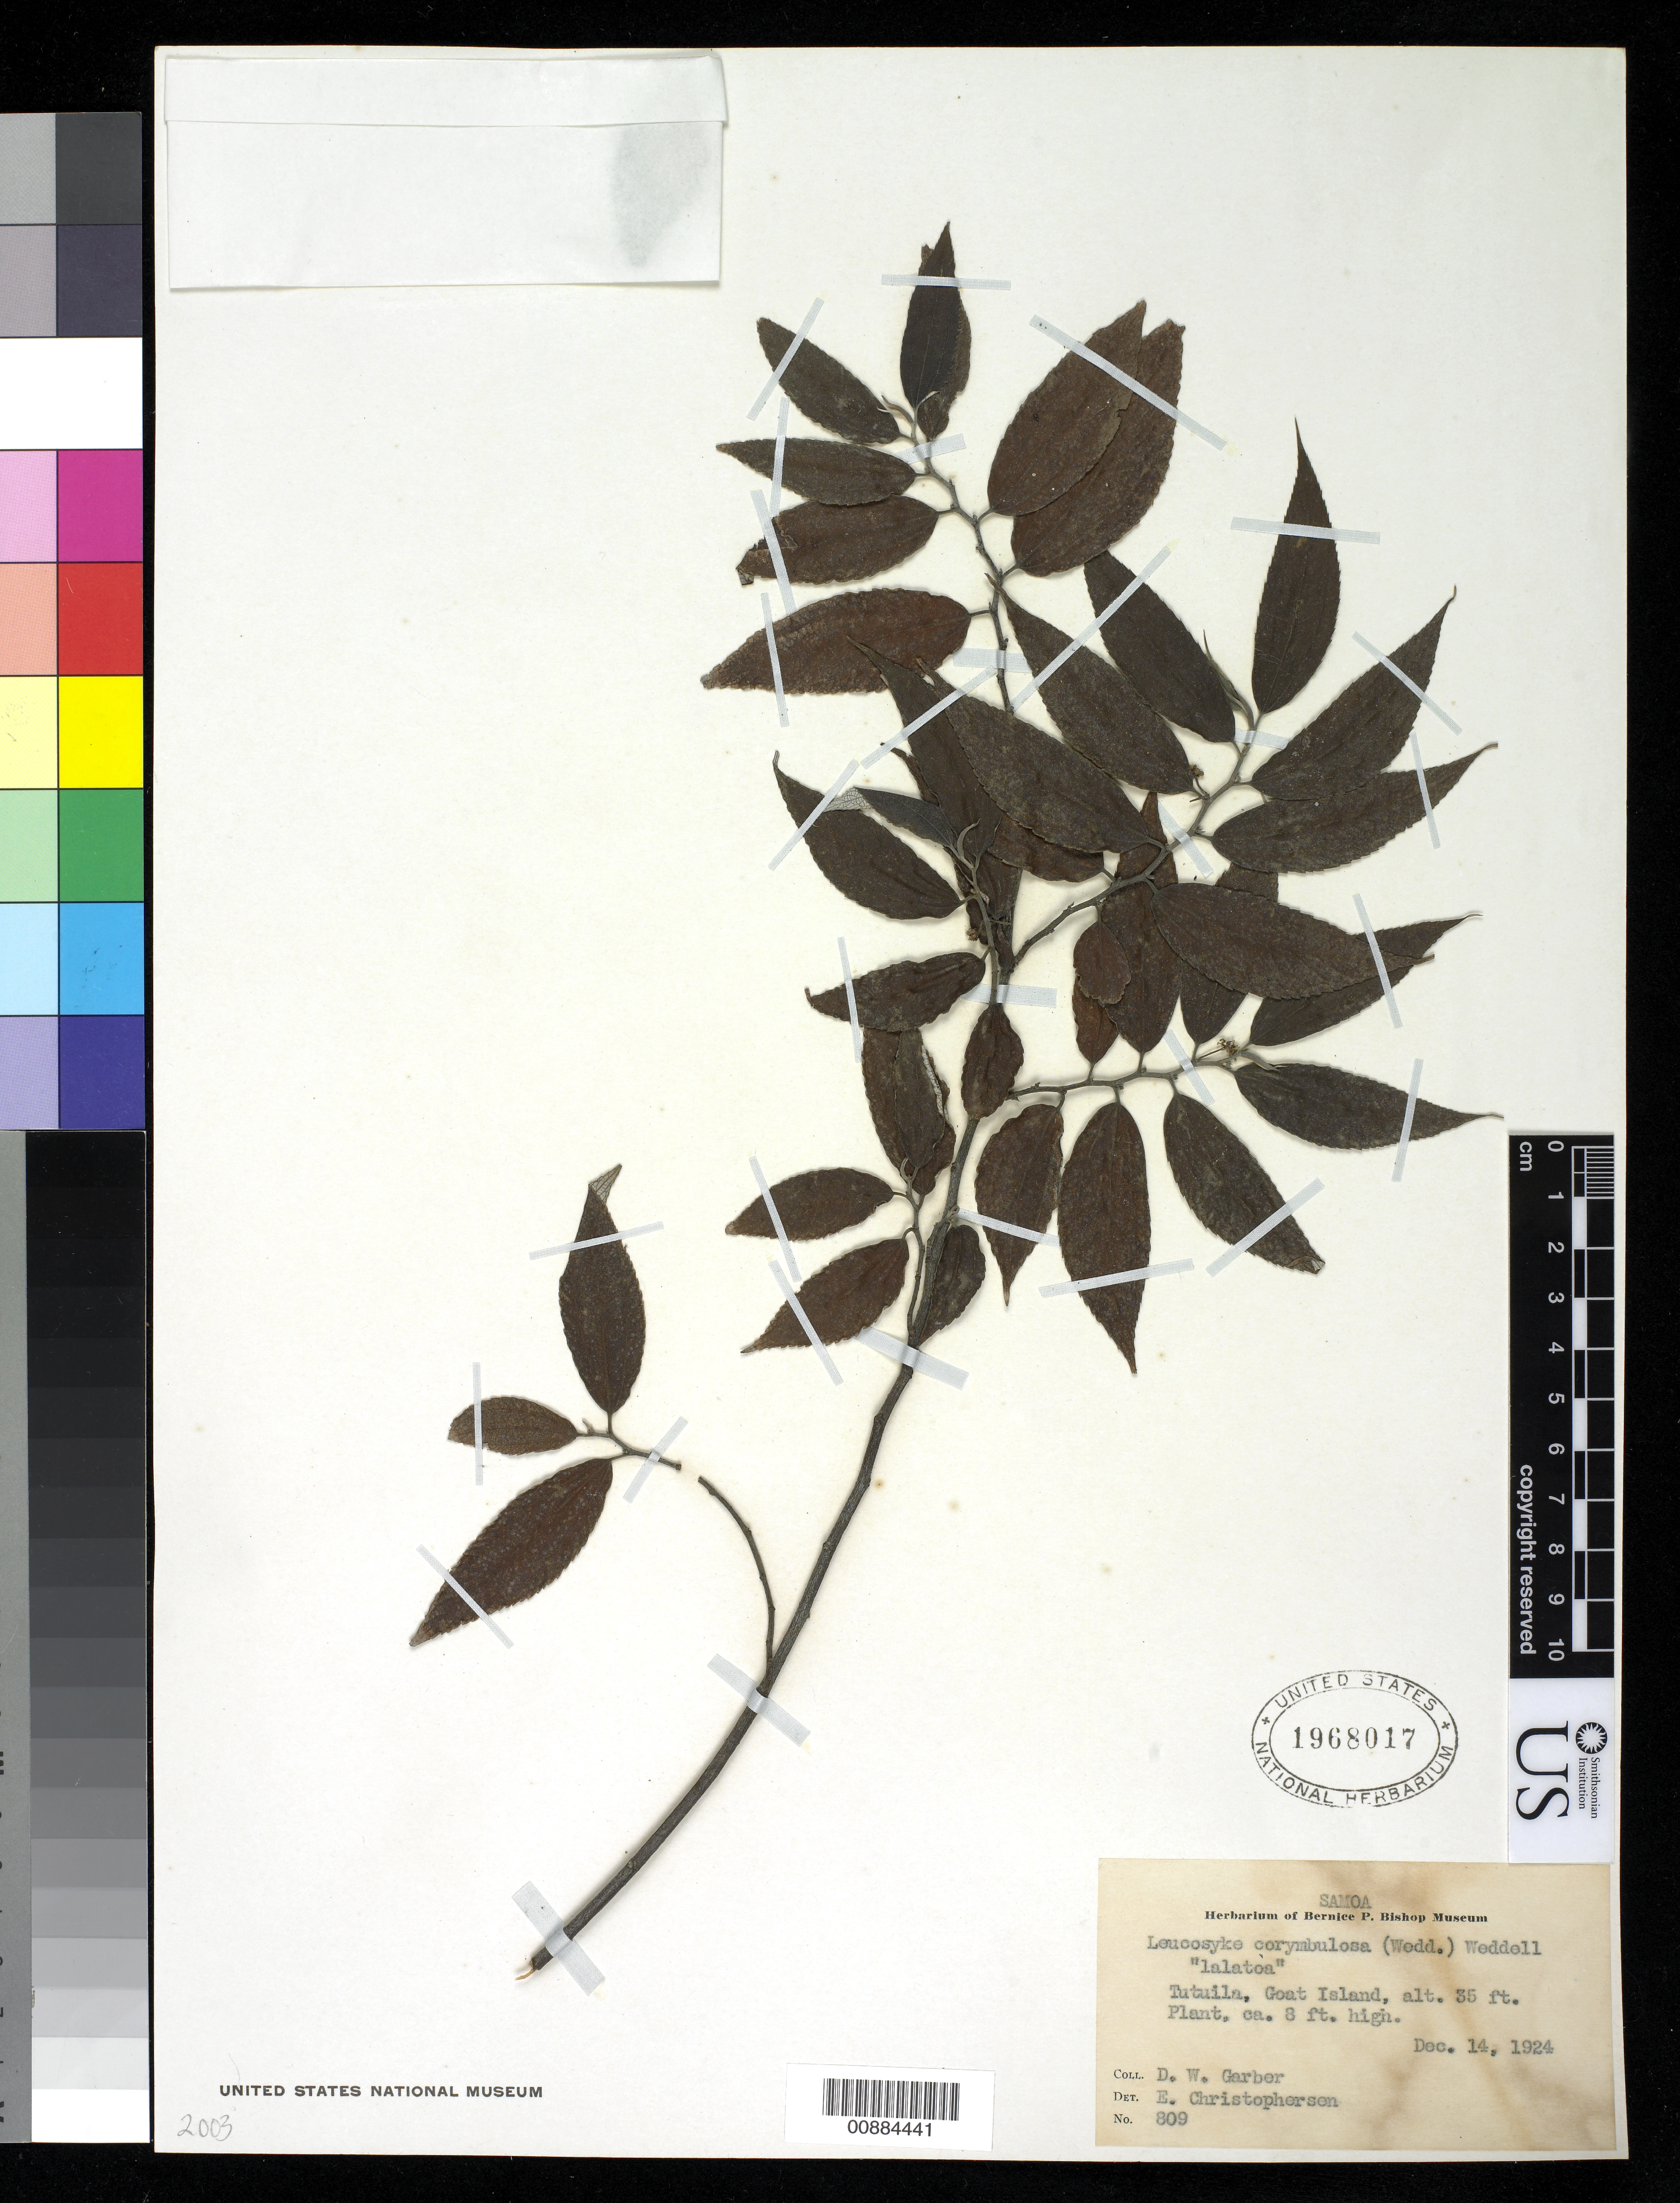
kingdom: Plantae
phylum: Tracheophyta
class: Magnoliopsida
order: Rosales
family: Urticaceae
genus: Leucosyke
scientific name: Leucosyke corymbulosa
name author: (Wedd.) Wedd.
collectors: D.W. Gerber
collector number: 809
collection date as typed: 14 Dec 1924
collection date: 1924-12-14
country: American Samoa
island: Tutua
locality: Goat Island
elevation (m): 11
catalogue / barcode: US 1968017